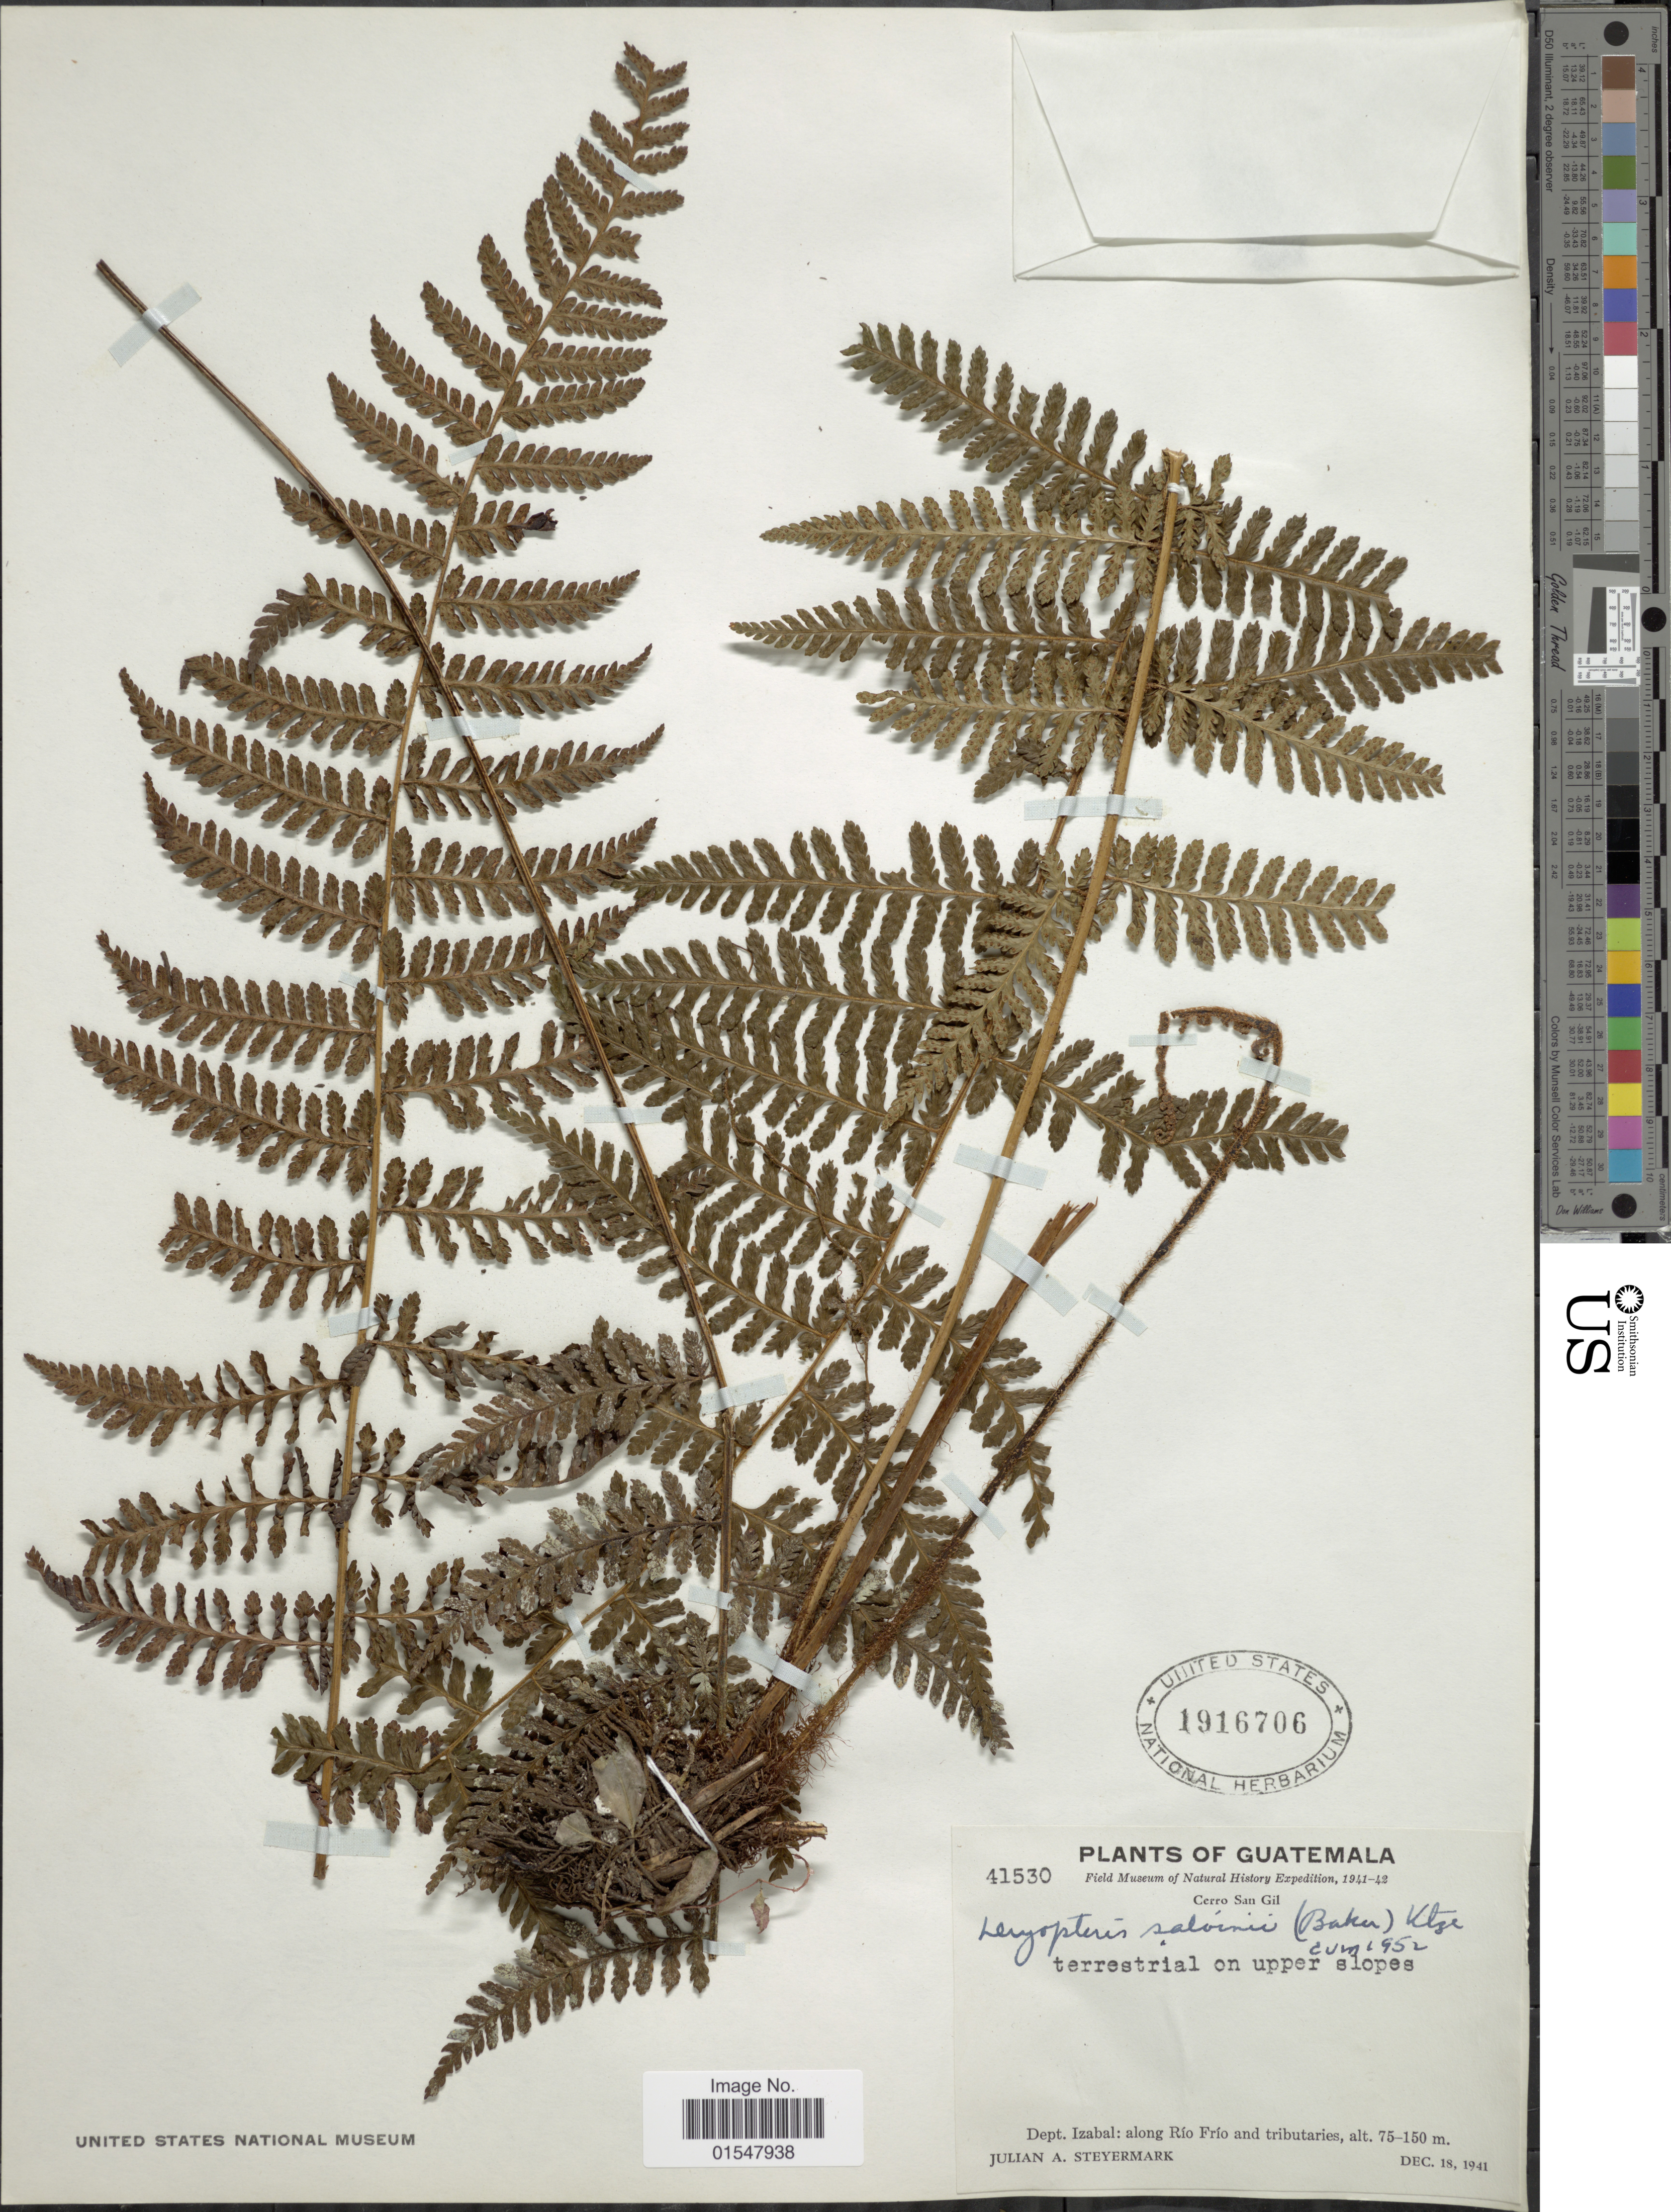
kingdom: Plantae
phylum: Tracheophyta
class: Polypodiopsida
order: Polypodiales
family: Dryopteridaceae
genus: Ctenitis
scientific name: Ctenitis salvinii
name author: (Baker) Stolze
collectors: J. Steyermark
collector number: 41530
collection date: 1941-12-18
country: Guatemala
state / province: Izabal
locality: Guatemala, dept. Izabal: along Río Frío and tributaries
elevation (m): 75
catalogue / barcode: US 1916706